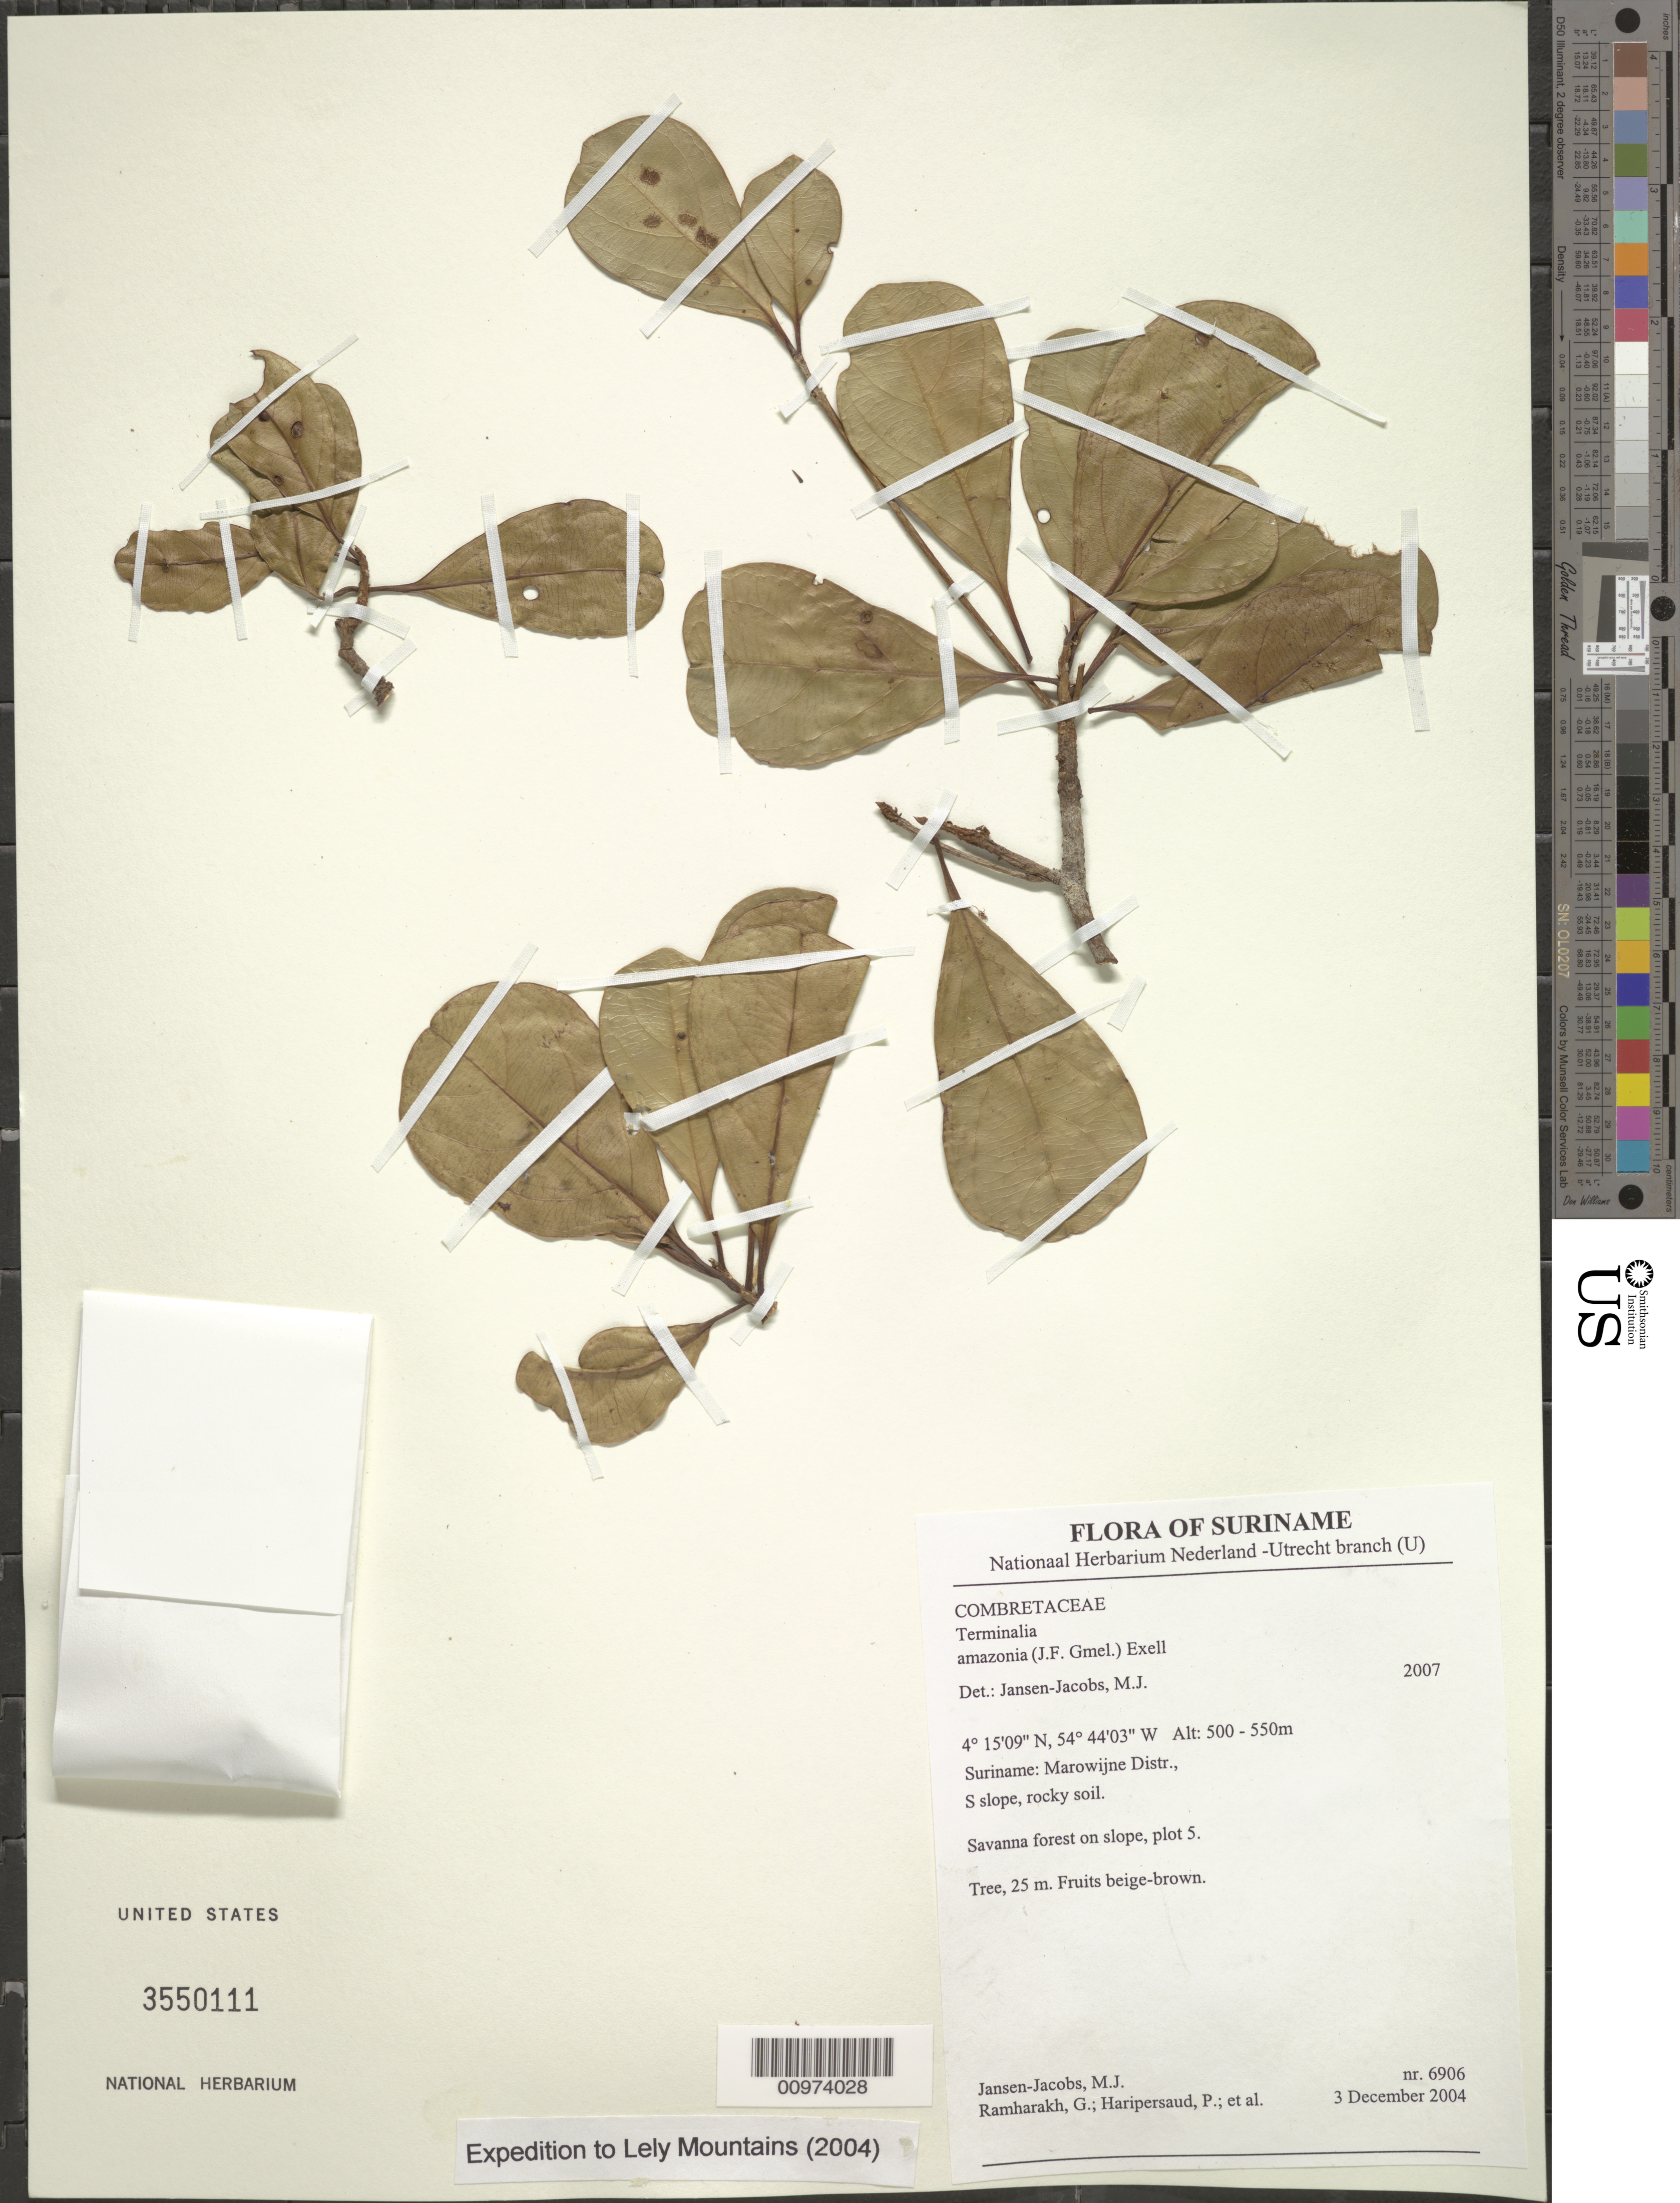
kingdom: Plantae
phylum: Tracheophyta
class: Magnoliopsida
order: Myrtales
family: Combretaceae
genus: Terminalia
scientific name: Terminalia amazonia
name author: (J.F. Gmel.) Exell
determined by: Jansen-Jacobs, M. J., (U), Nationaal Herbarium Nederland, Utrecht University branch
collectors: M. J. Jansen-Jacobs et al.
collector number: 6906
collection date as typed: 3-Dec-04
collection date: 2004-12-03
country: Suriname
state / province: Marowijne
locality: Marowijne Distr., S slope, plot 5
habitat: Rocky soil. Savanna forest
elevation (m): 500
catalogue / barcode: US 3550111